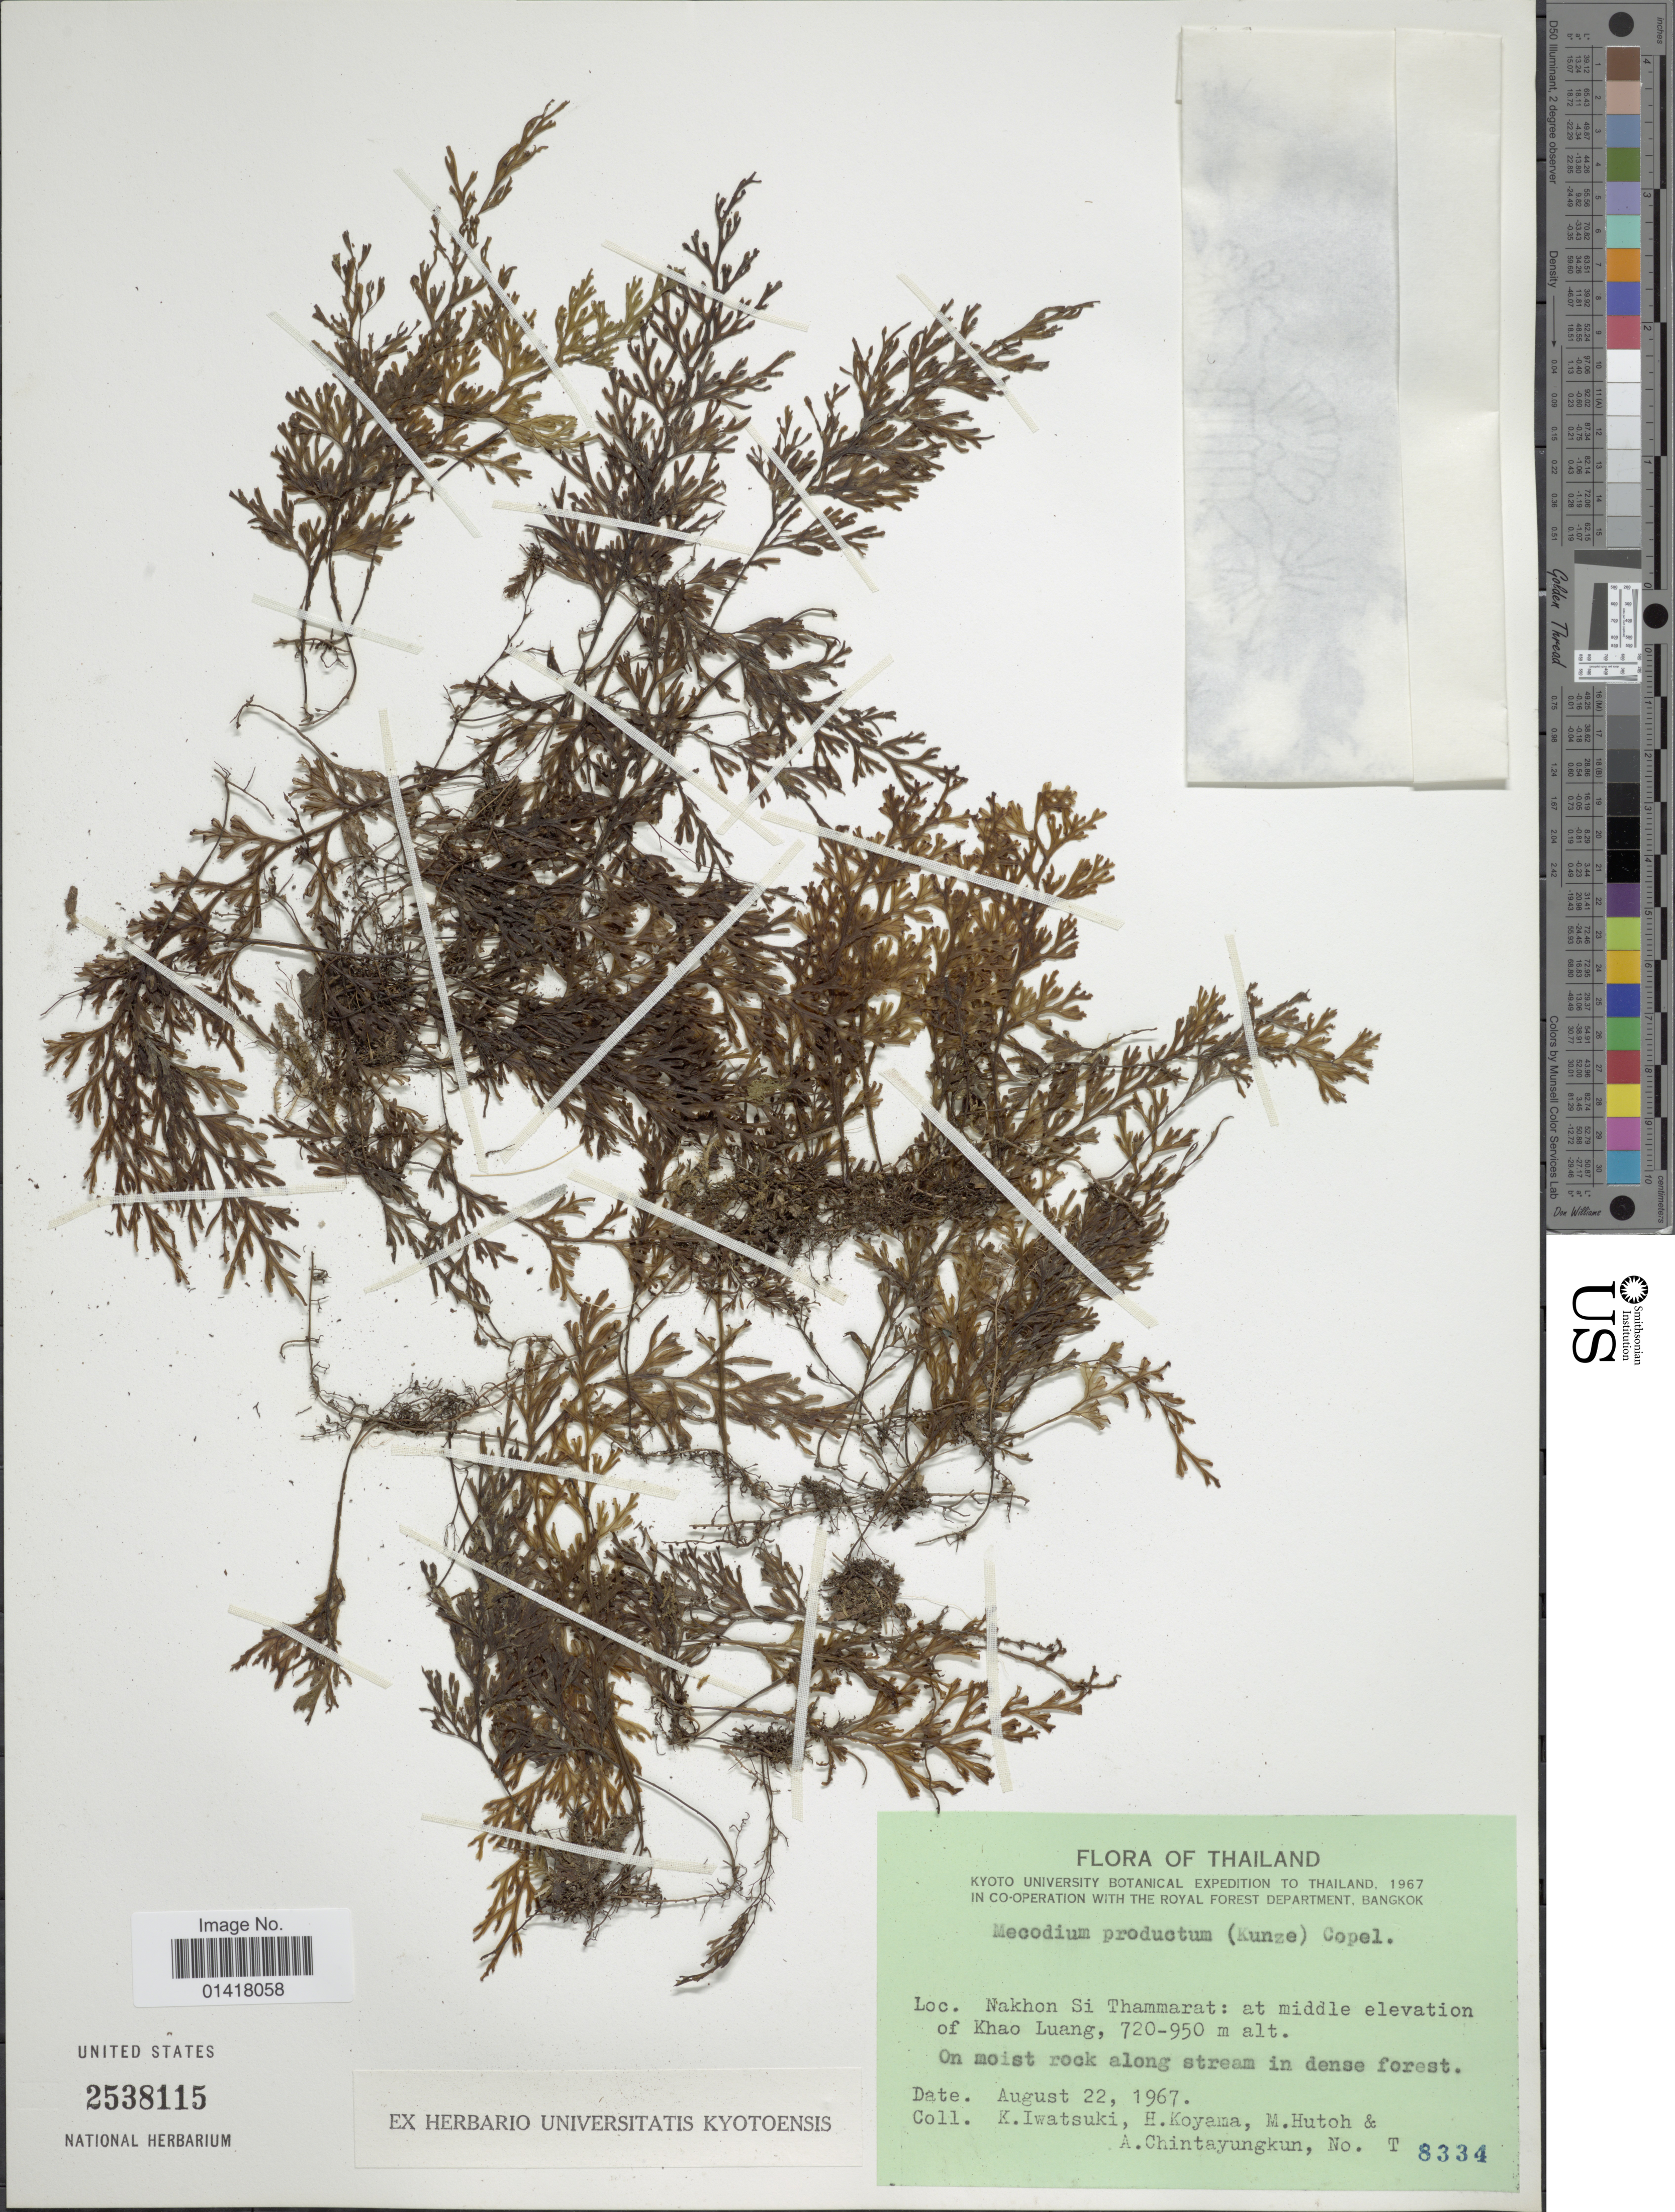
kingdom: Plantae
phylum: Tracheophyta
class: Polypodiopsida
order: Hymenophyllales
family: Hymenophyllaceae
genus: Hymenophyllum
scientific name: Hymenophyllum productum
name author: Kunze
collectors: K. Iwatsuki, H. Koyama, M. Hutoh & A. Chintayungkun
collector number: T 8334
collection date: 1967-08-22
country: Thailand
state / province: Nakhon Si Thammarat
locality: At middle elevation of Khao Luang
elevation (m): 720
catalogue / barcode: US 2538115